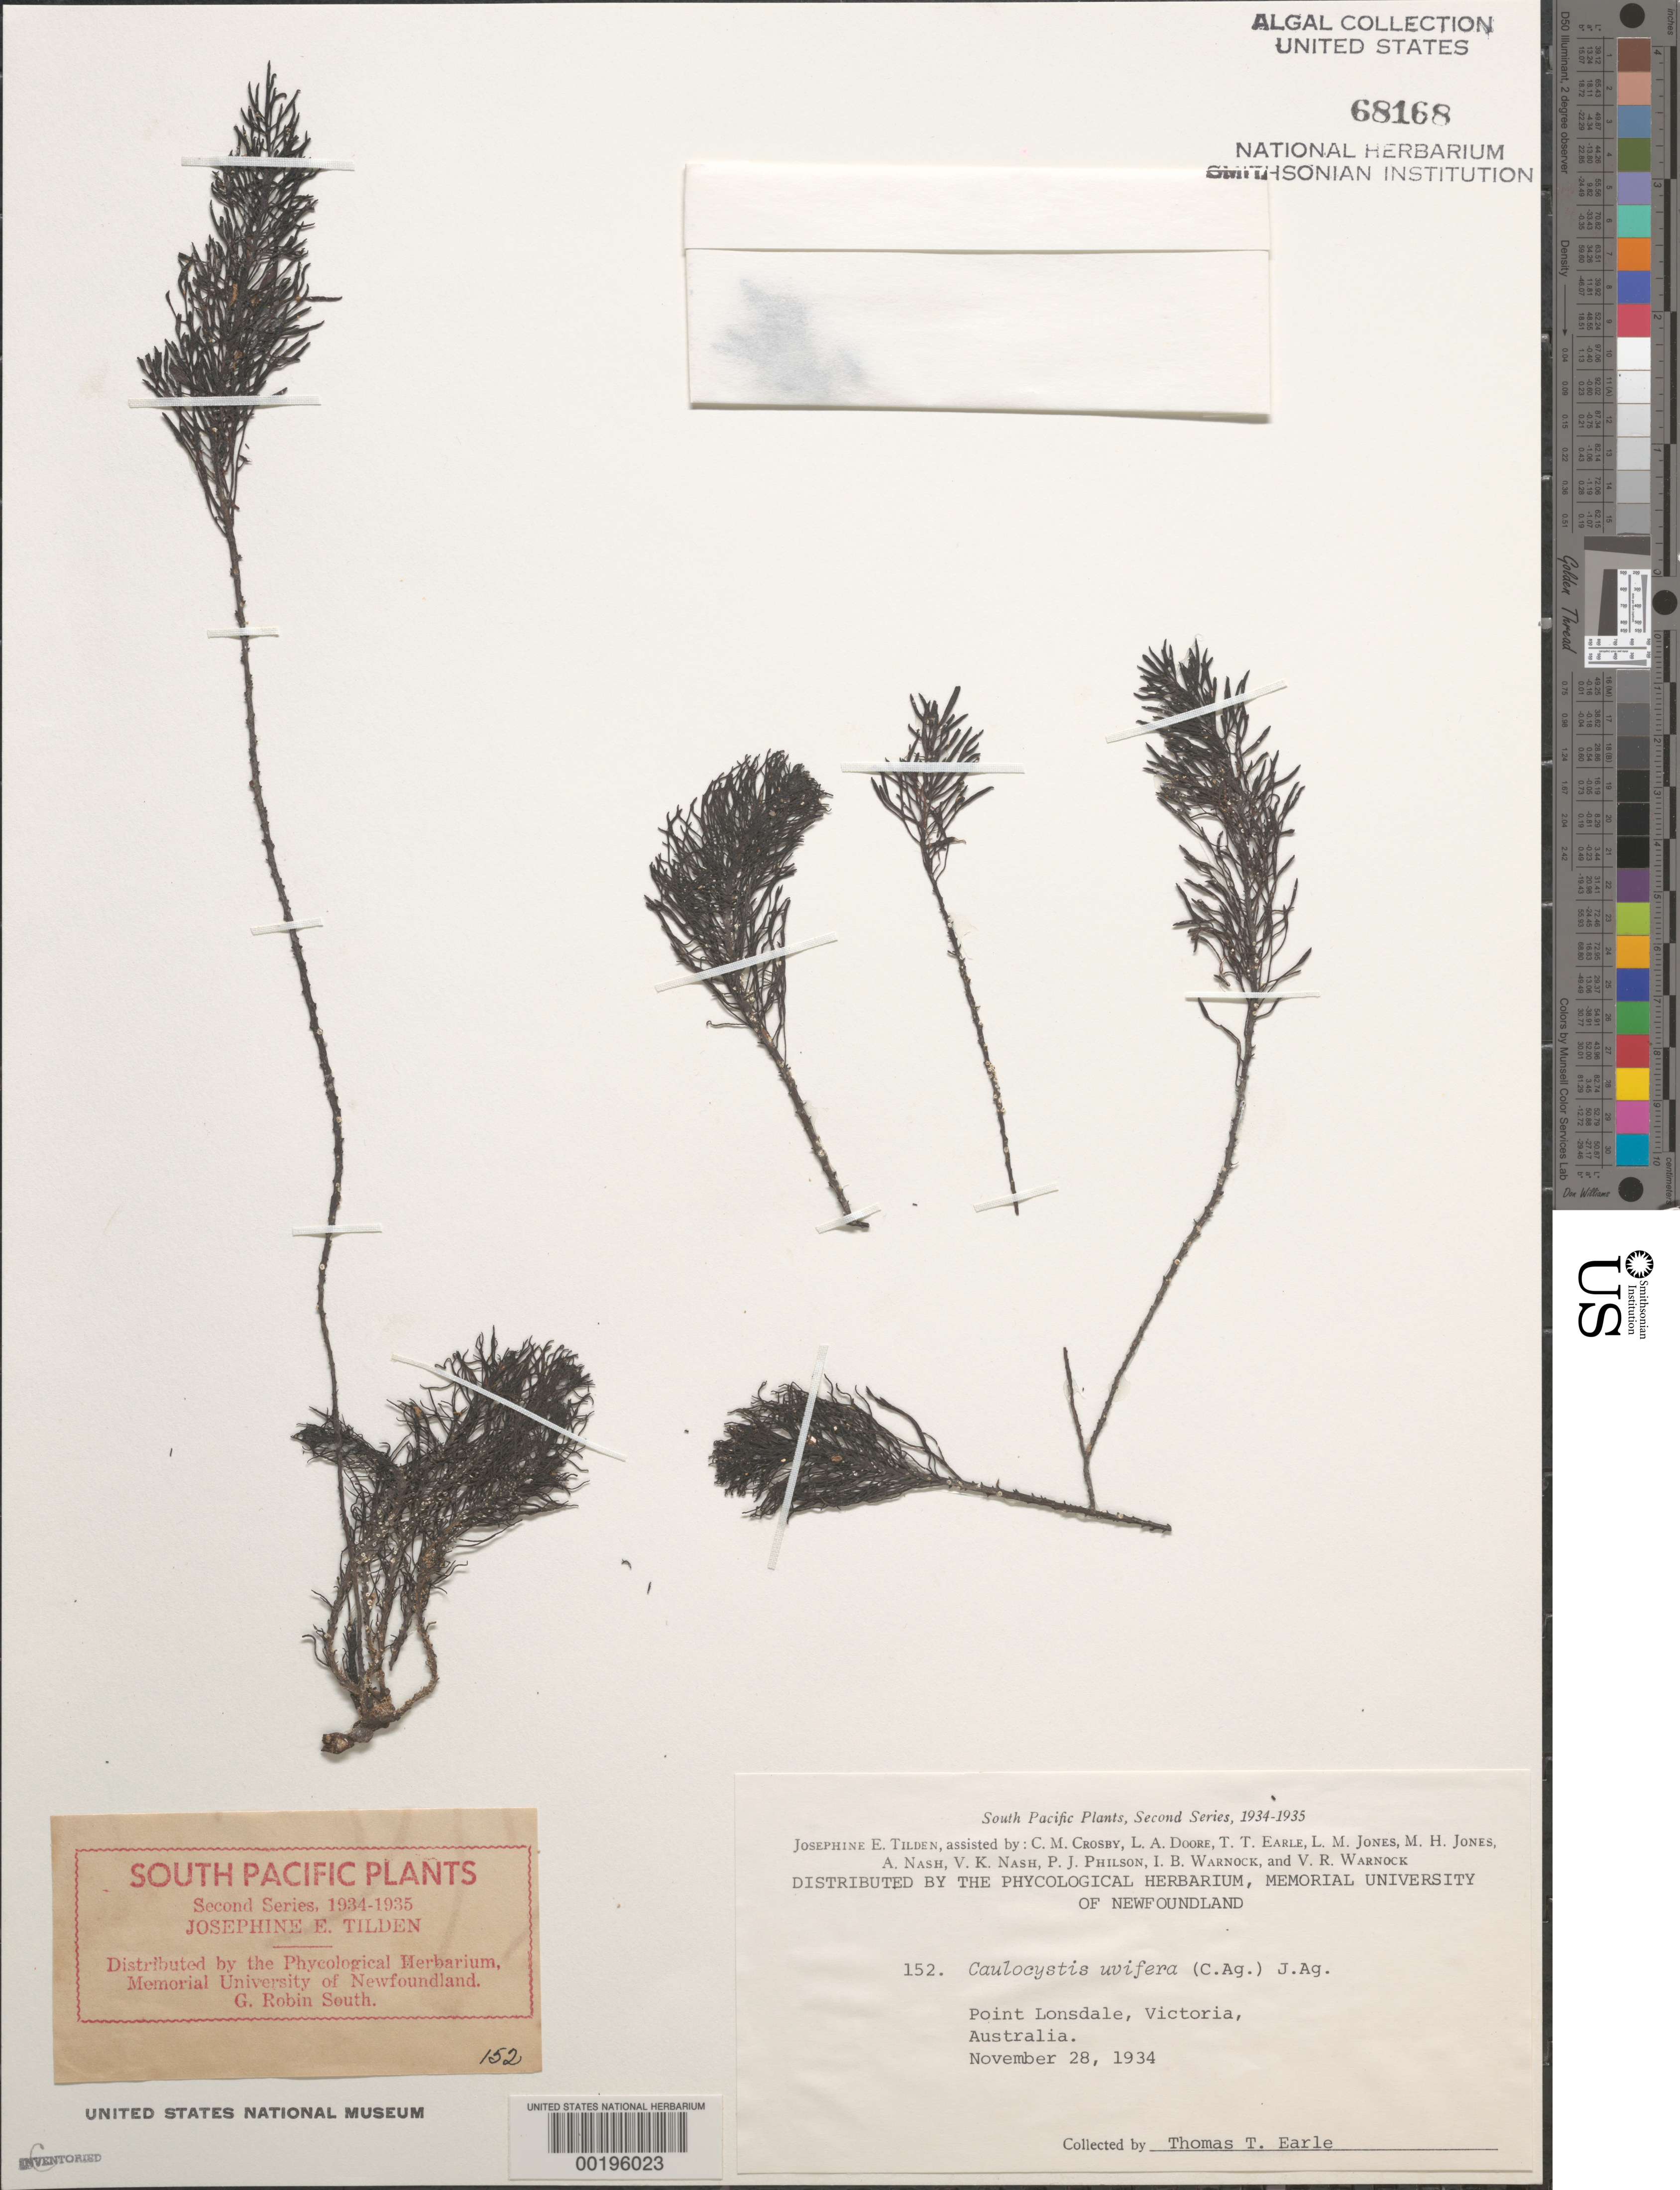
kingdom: Chromista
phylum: Ochrophyta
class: Phaeophyceae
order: Fucales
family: Sargassaceae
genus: Caulocystis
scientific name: Caulocystis uvifera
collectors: T. Earle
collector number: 152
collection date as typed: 28 Nov 1934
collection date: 1934-11-28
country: Australia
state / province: Victoria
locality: Point lonsdale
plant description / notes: Tilden, South Pacific Plants, Second Series, 1934-1935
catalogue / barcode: US 68168